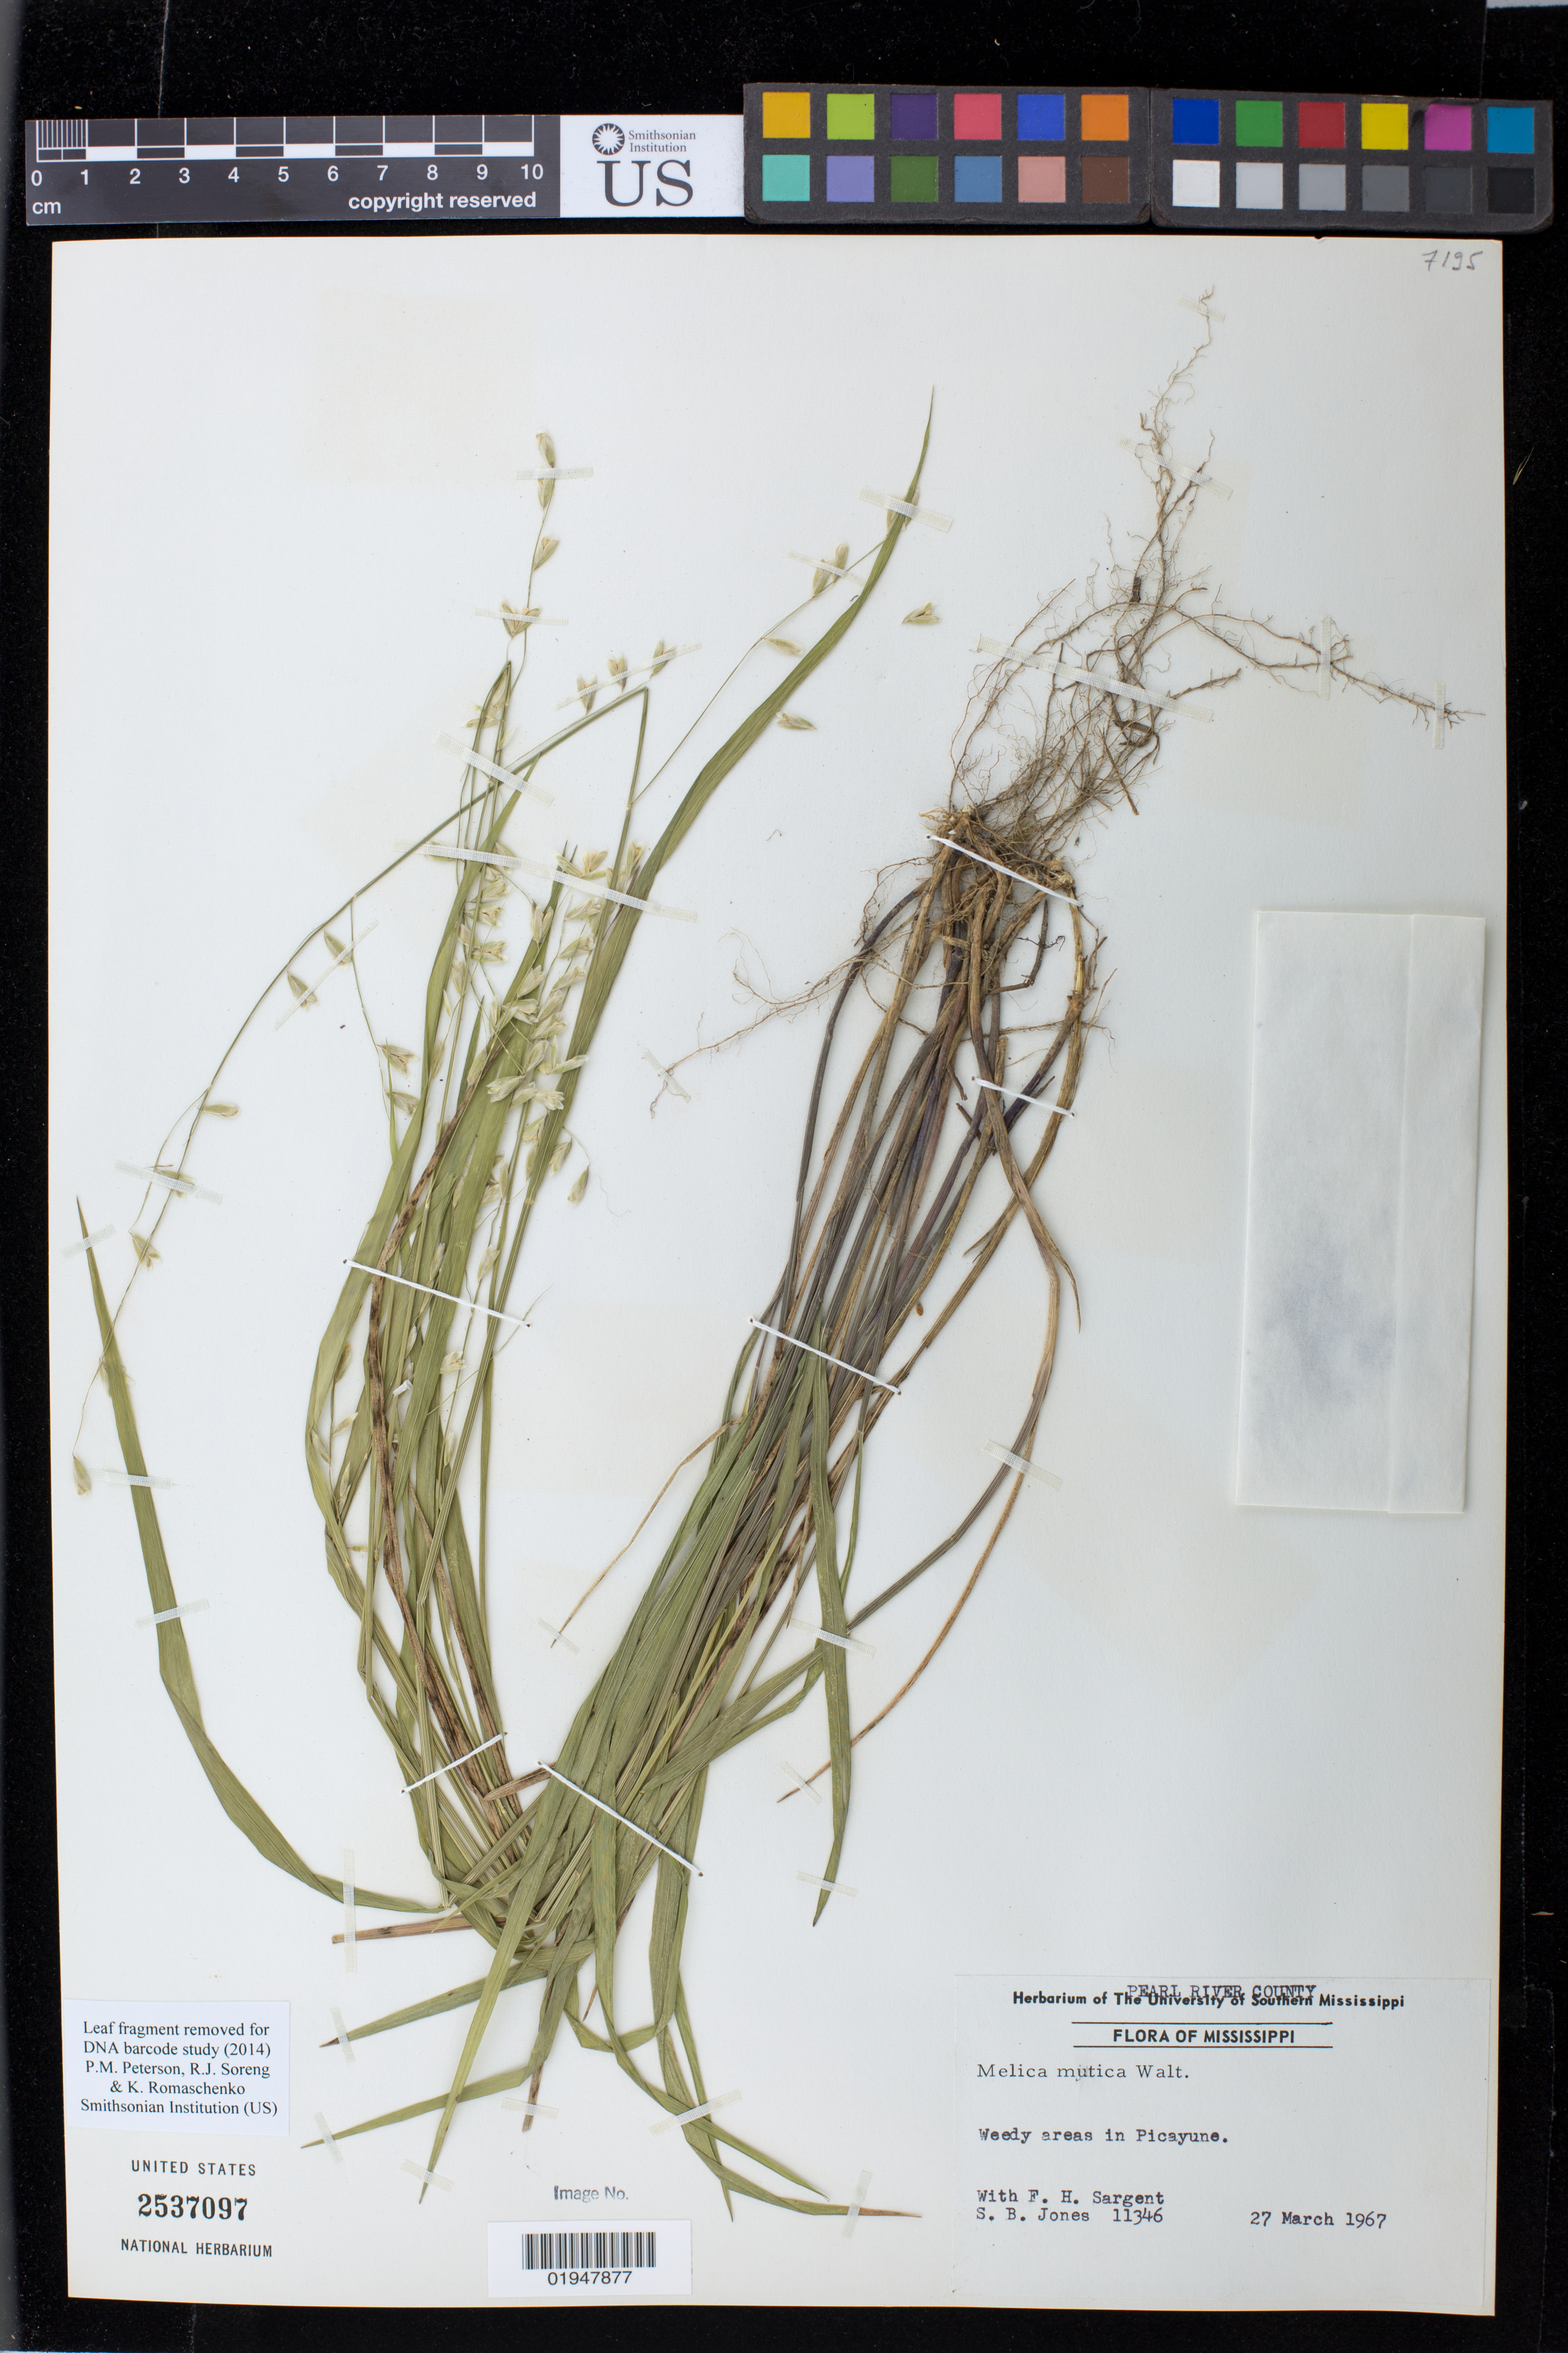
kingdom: Plantae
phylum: Tracheophyta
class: Liliopsida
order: Poales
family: Poaceae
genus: Melica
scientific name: Melica mutica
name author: Walter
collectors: F. H. Sargent & S. B. Jones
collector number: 11346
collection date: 1967-03-27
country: United States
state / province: Mississippi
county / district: Pearl River County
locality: Picayune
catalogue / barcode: US 2537097